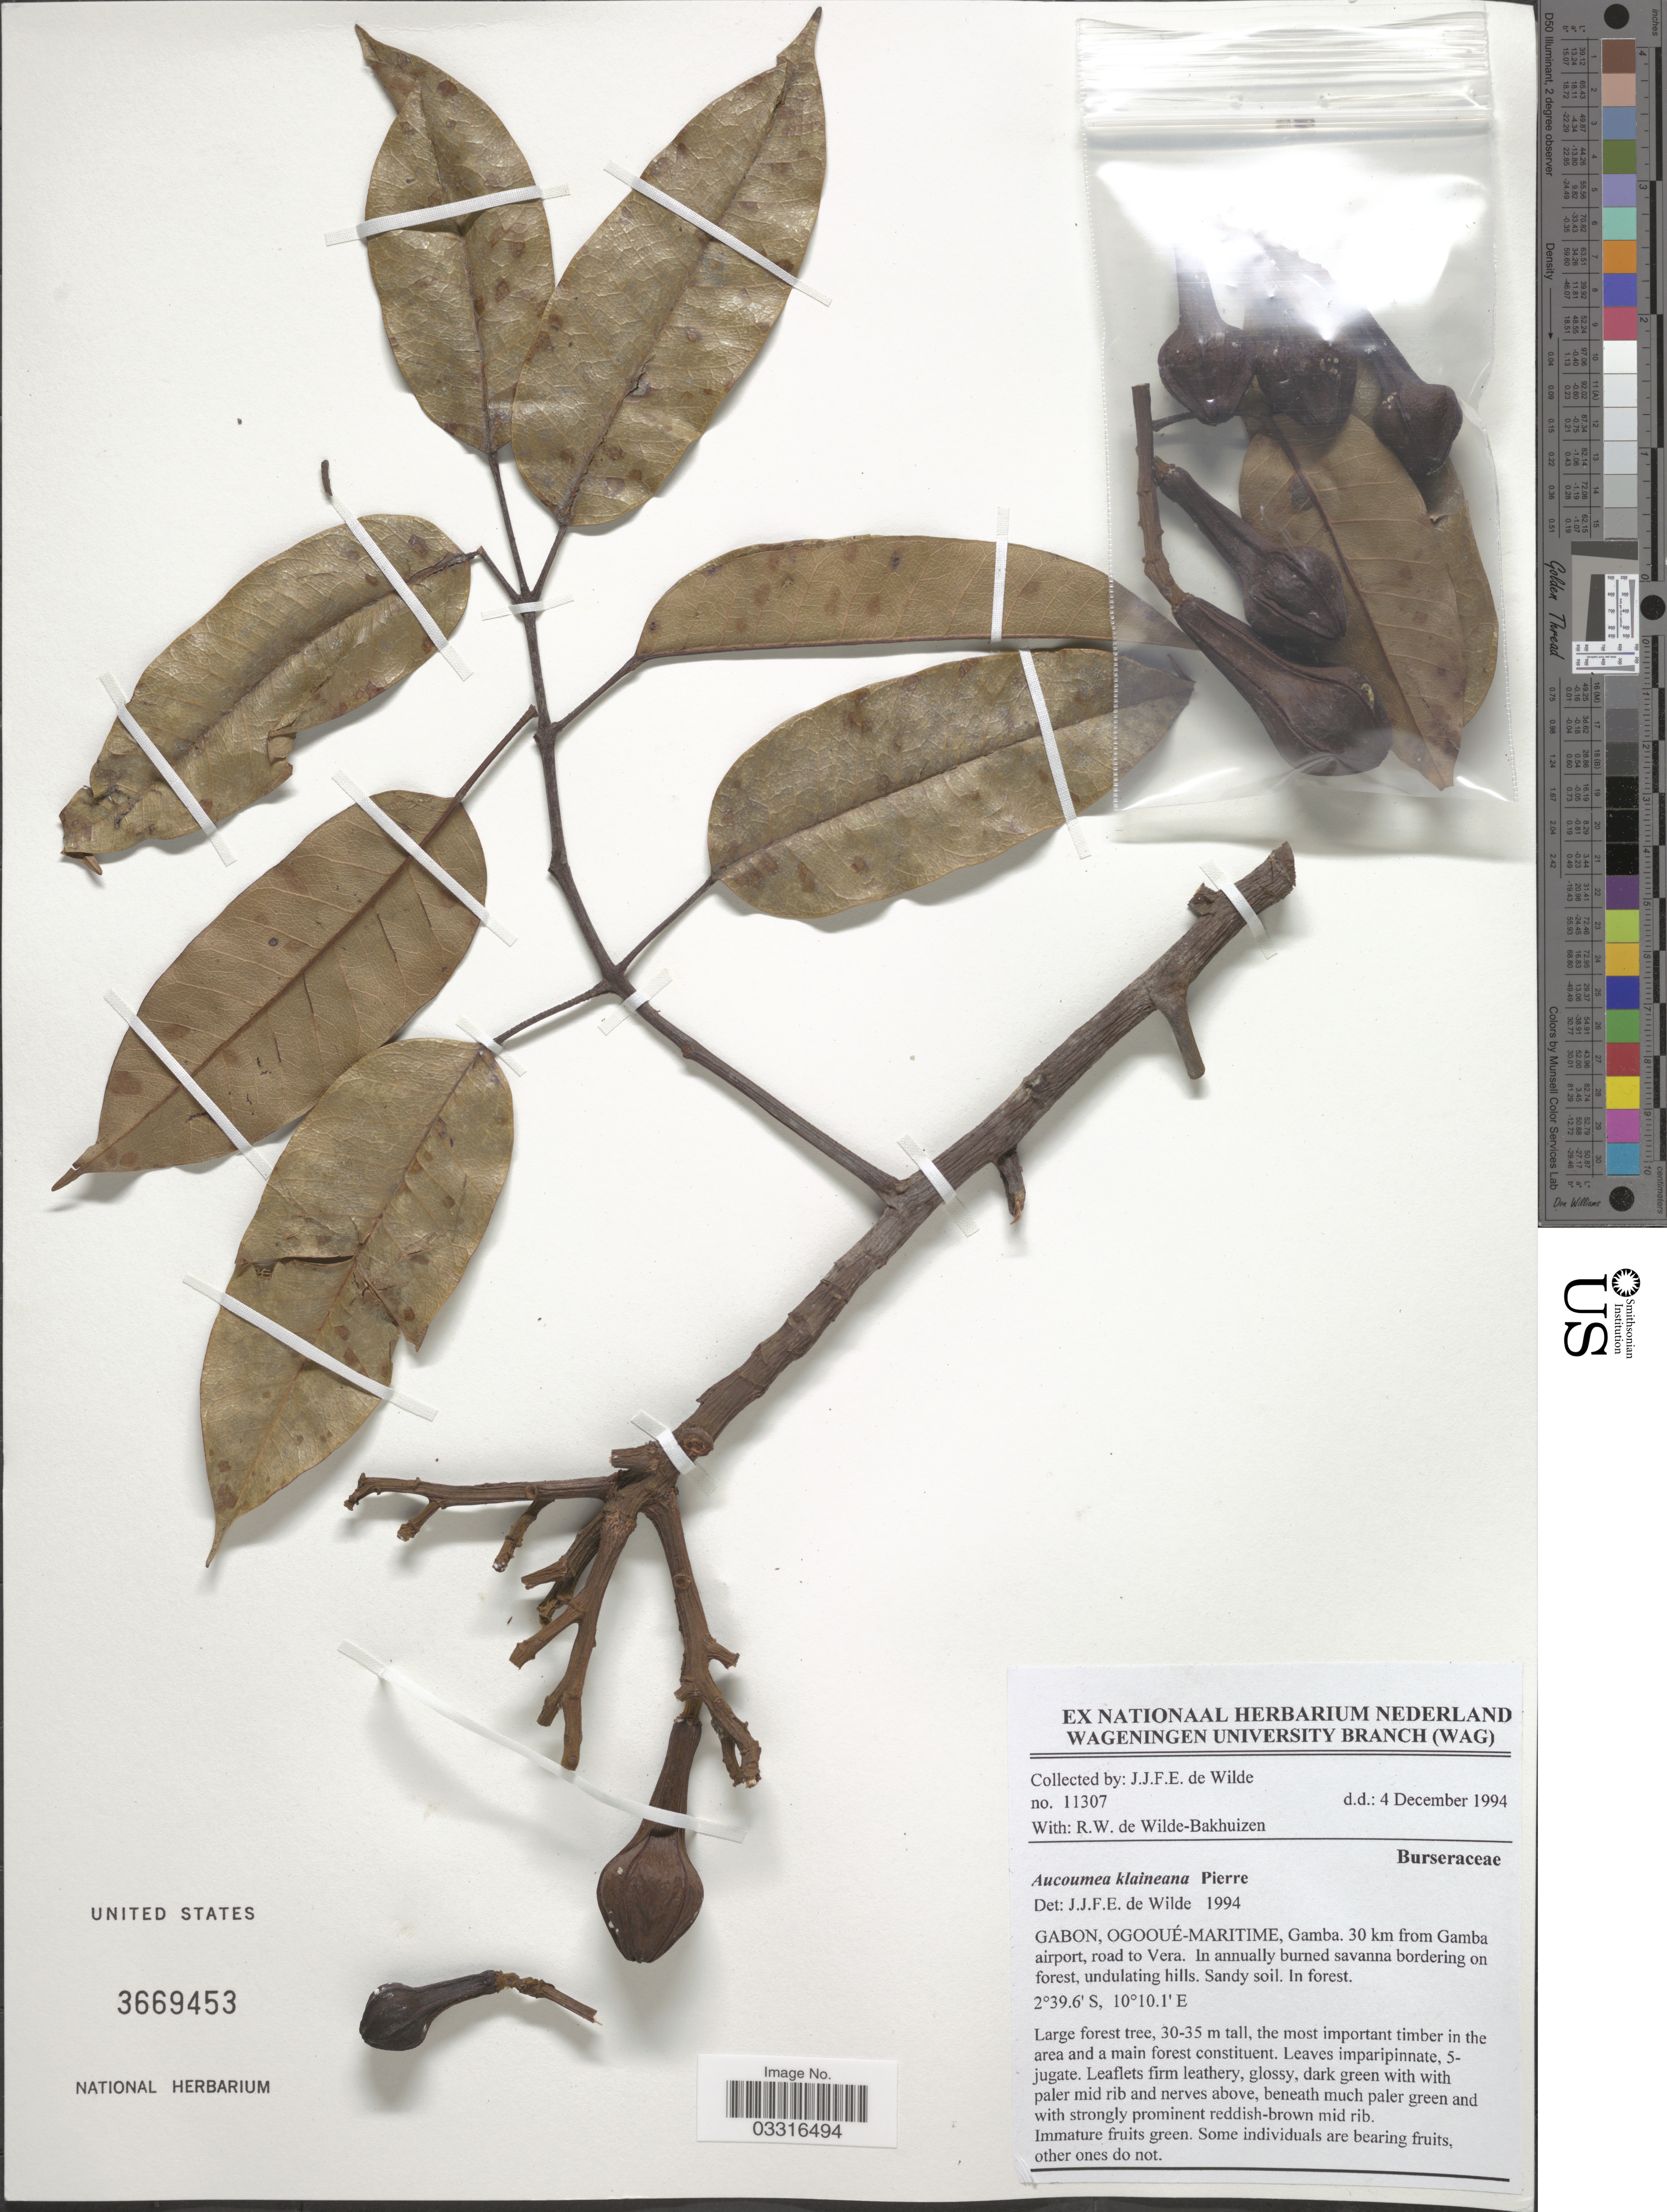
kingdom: Plantae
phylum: Tracheophyta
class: Magnoliopsida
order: Sapindales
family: Burseraceae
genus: Aucoumea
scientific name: Aucoumea klaineana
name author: Pierre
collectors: J.J. de Wilde & R. Wilde-Bakhuizen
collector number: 11307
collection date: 1994-12-04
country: Gabon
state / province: Ogooue-Maritime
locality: Gamba. 30 km from Gamba airport, road to Vera.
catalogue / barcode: US 3669453